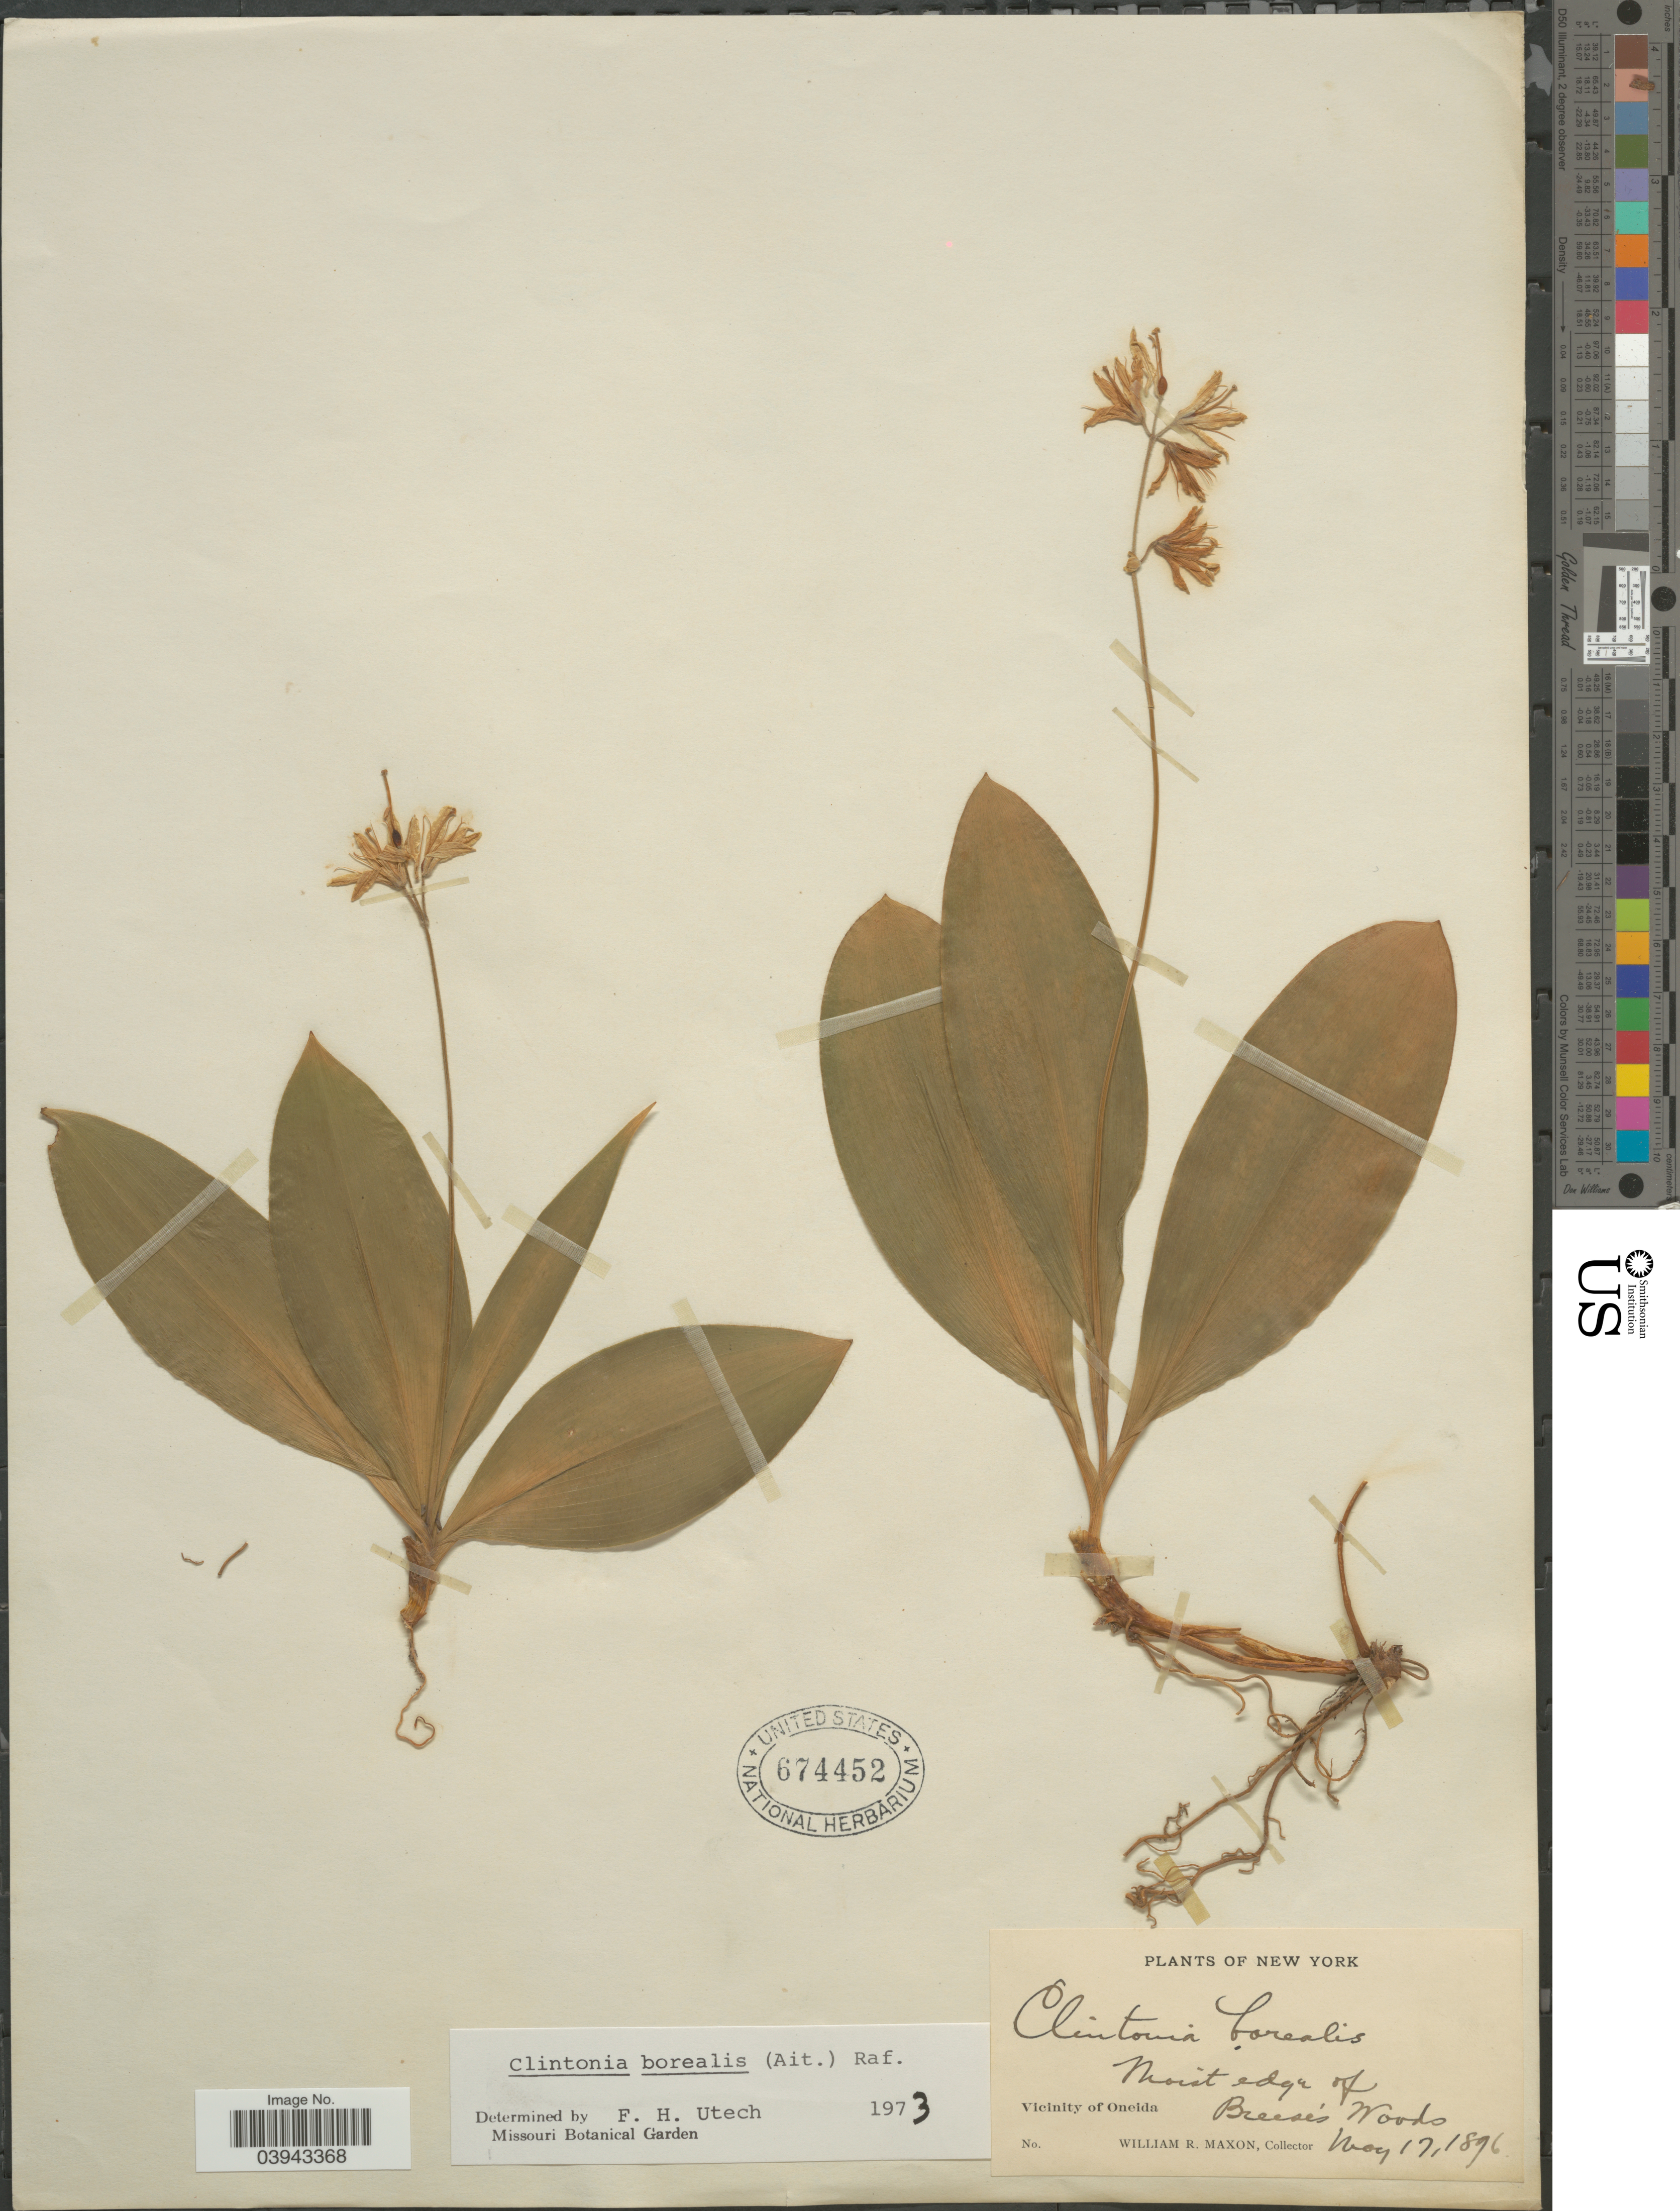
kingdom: Plantae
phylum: Tracheophyta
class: Liliopsida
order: Liliales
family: Liliaceae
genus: Clintonia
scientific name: Clintonia borealis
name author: (Aiton) Raf.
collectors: W. R. Maxon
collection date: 1896-05-17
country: United States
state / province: New York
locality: Breese's Woods. Vicinity of Oneida.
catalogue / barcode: US 674452